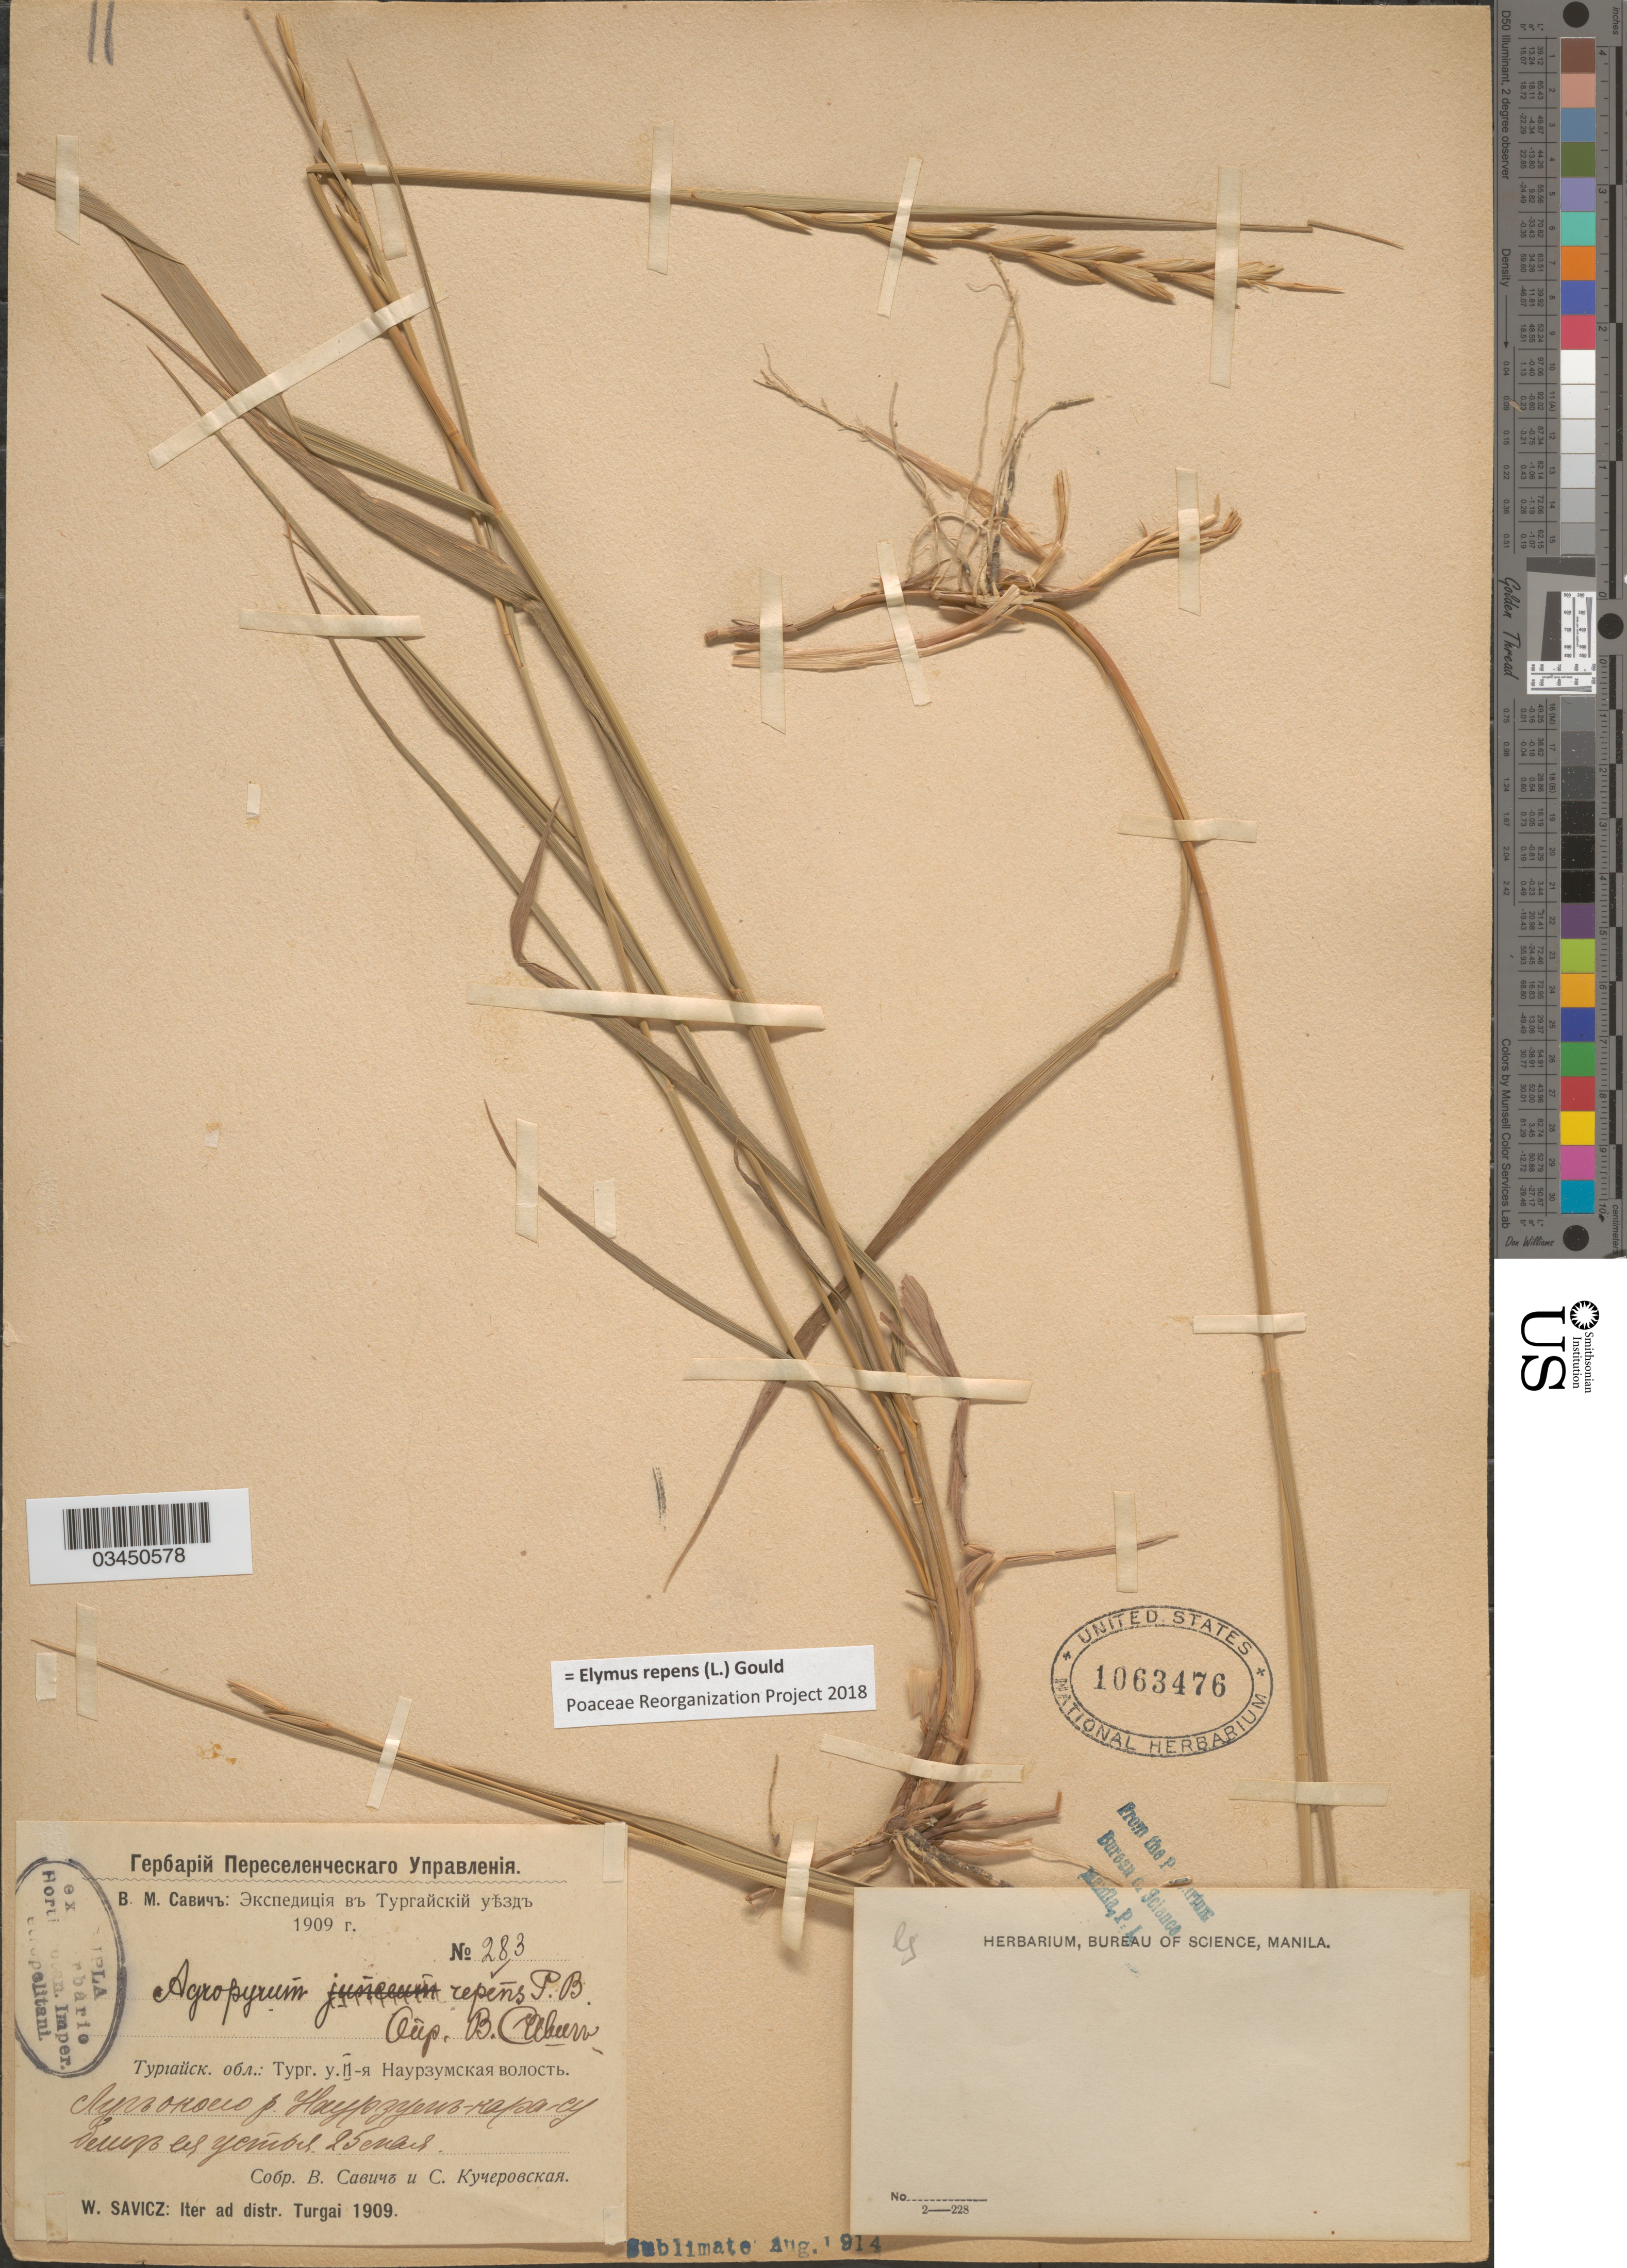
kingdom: Plantae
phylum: Tracheophyta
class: Liliopsida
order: Poales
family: Poaceae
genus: Elymus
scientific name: Elymus repens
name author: (L.) Gould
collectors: W. Savicz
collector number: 283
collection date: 1909-05-25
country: Kazakhstan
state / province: Qustanay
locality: Iter ad distr. Turgai. Near Naurzum-Karasu river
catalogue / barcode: US 1063476